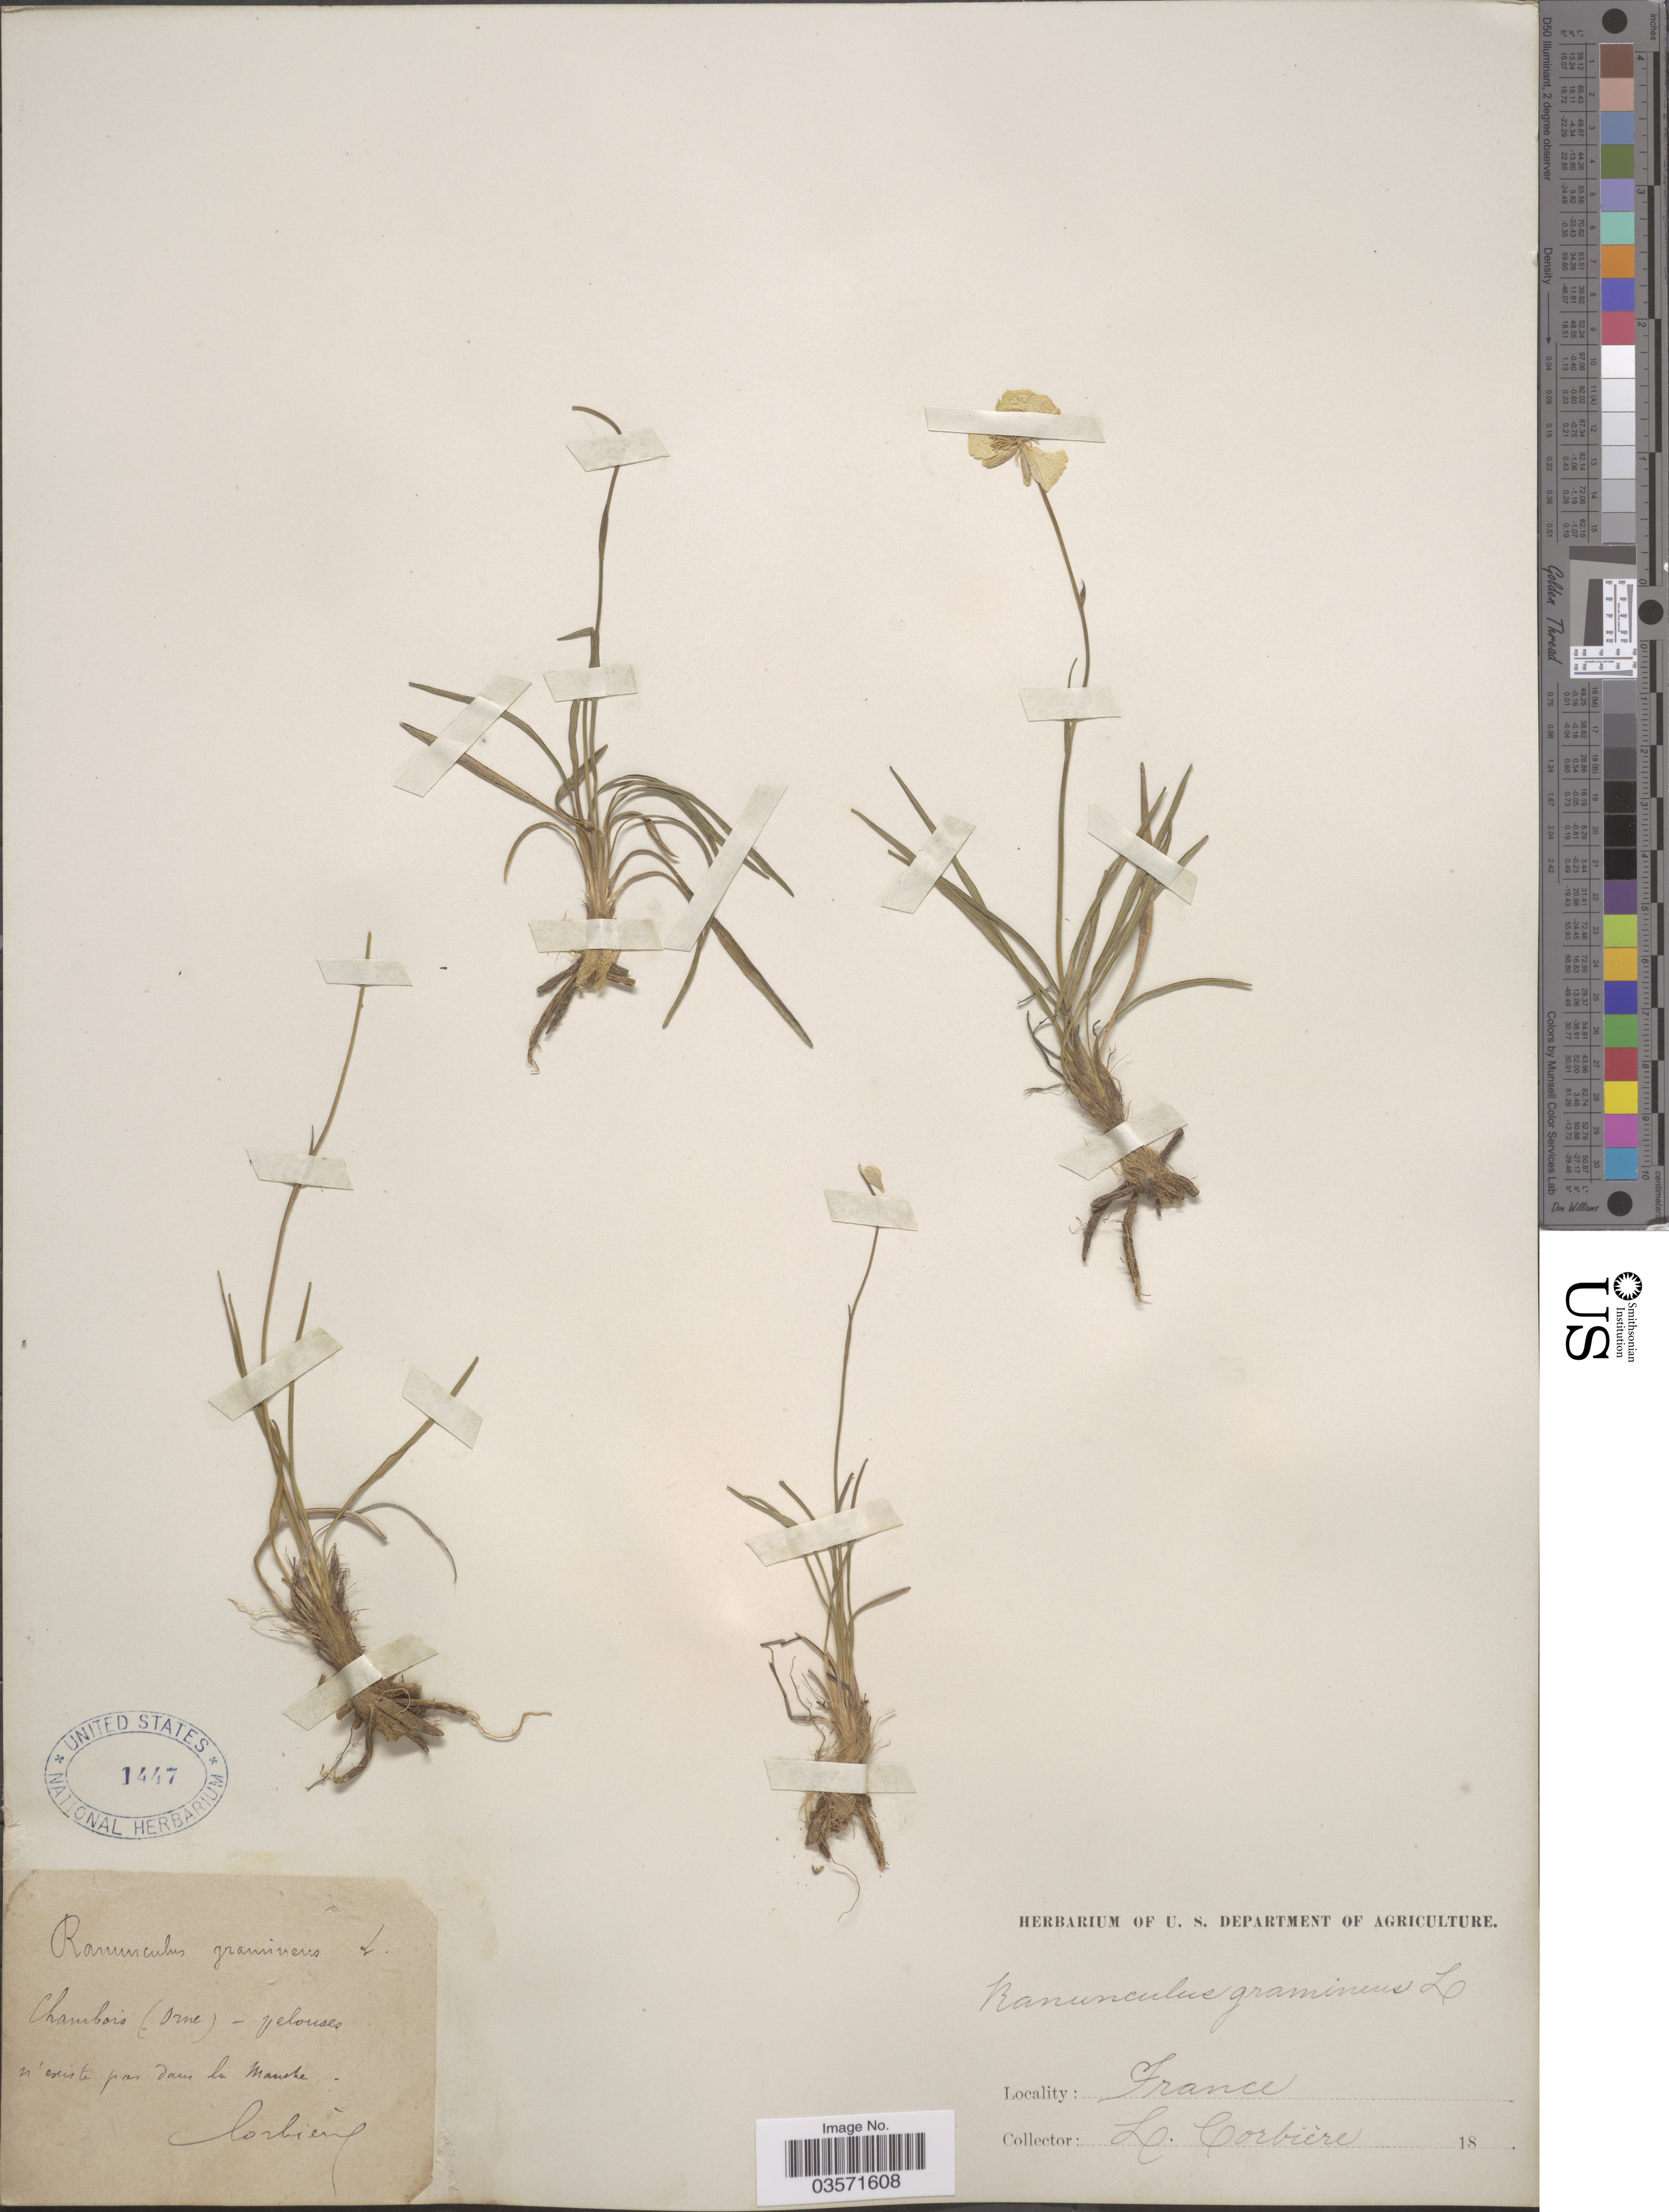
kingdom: Plantae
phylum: Tracheophyta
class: Magnoliopsida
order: Ranunculales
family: Ranunculaceae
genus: Ranunculus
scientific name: Ranunculus gramineus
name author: L.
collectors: L. Corbière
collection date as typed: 18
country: France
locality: Chambois (Orne) - pelouses n'existe pas dans la Manche.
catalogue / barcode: US 1447